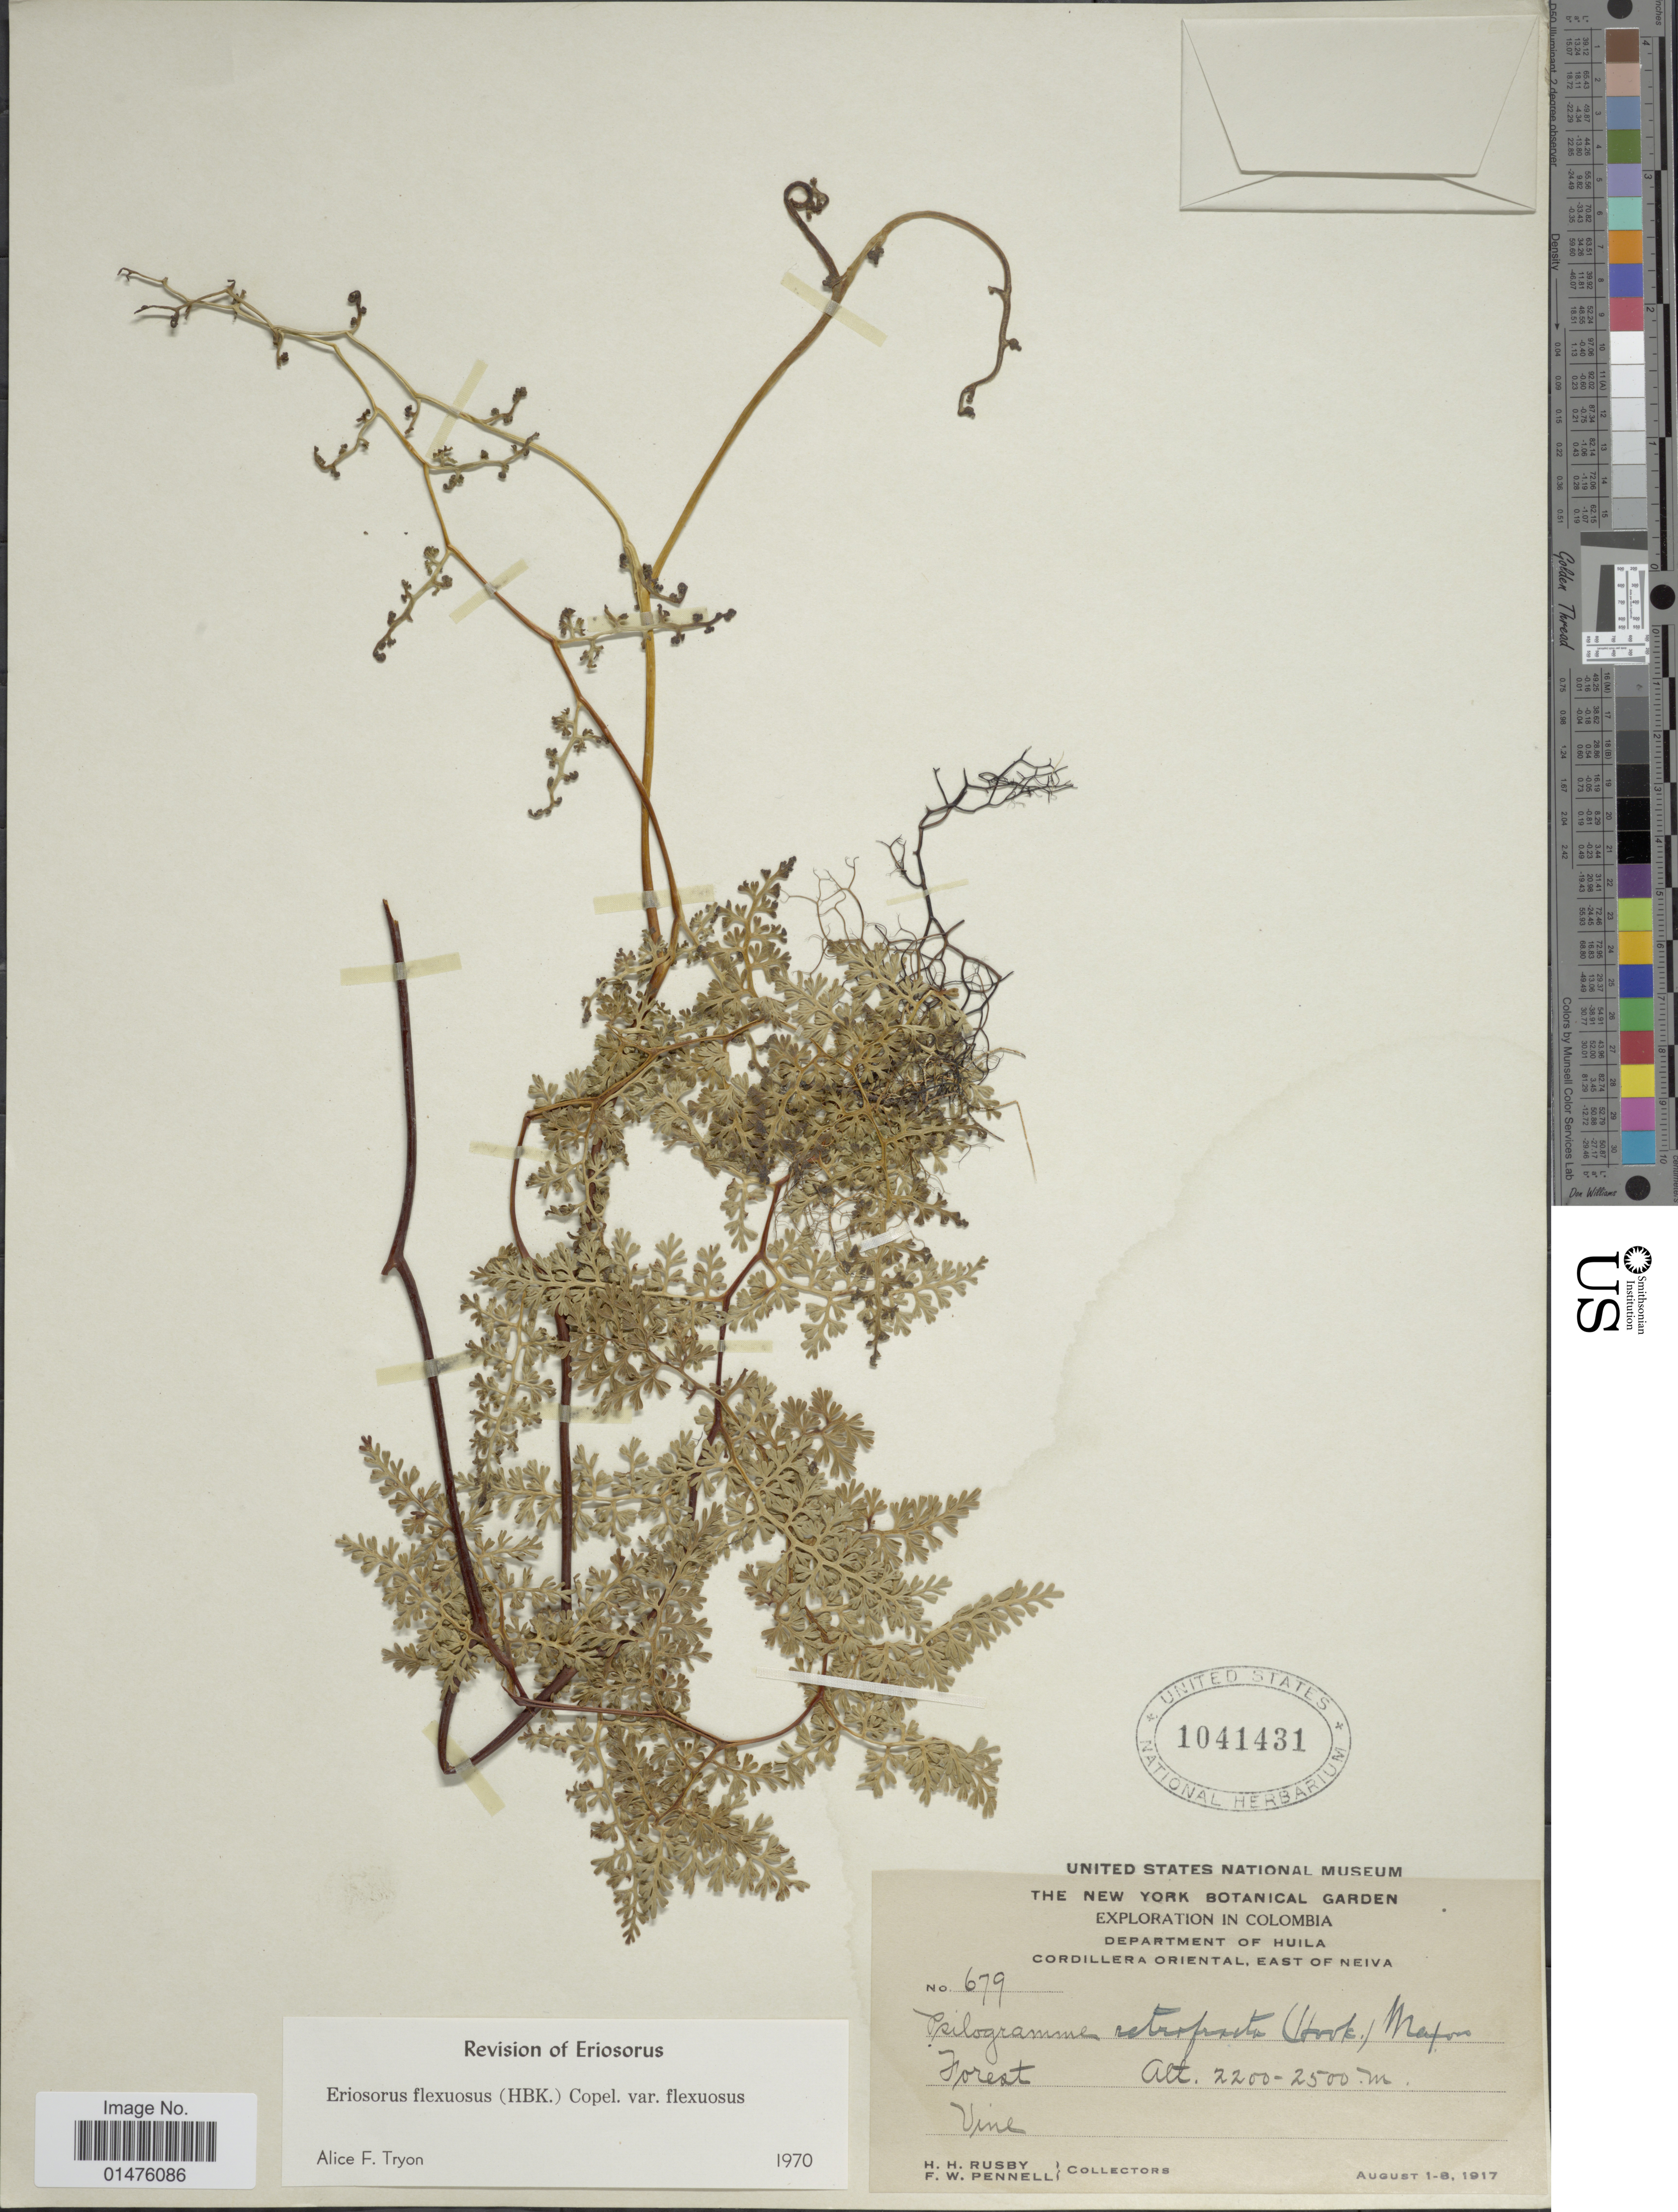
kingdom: Plantae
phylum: Tracheophyta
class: Polypodiopsida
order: Polypodiales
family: Pteridaceae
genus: Jamesonia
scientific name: Jamesonia flexuosa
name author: (Humb. & Bonpl.) Christenh.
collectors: H. H. Rusby & F. W. Pennell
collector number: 679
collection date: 1917-08-01/1917-08-08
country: Colombia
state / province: Huila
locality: Department of Huila, Cordillera Oriental, east of Neiva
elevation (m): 2200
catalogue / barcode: US 1041431